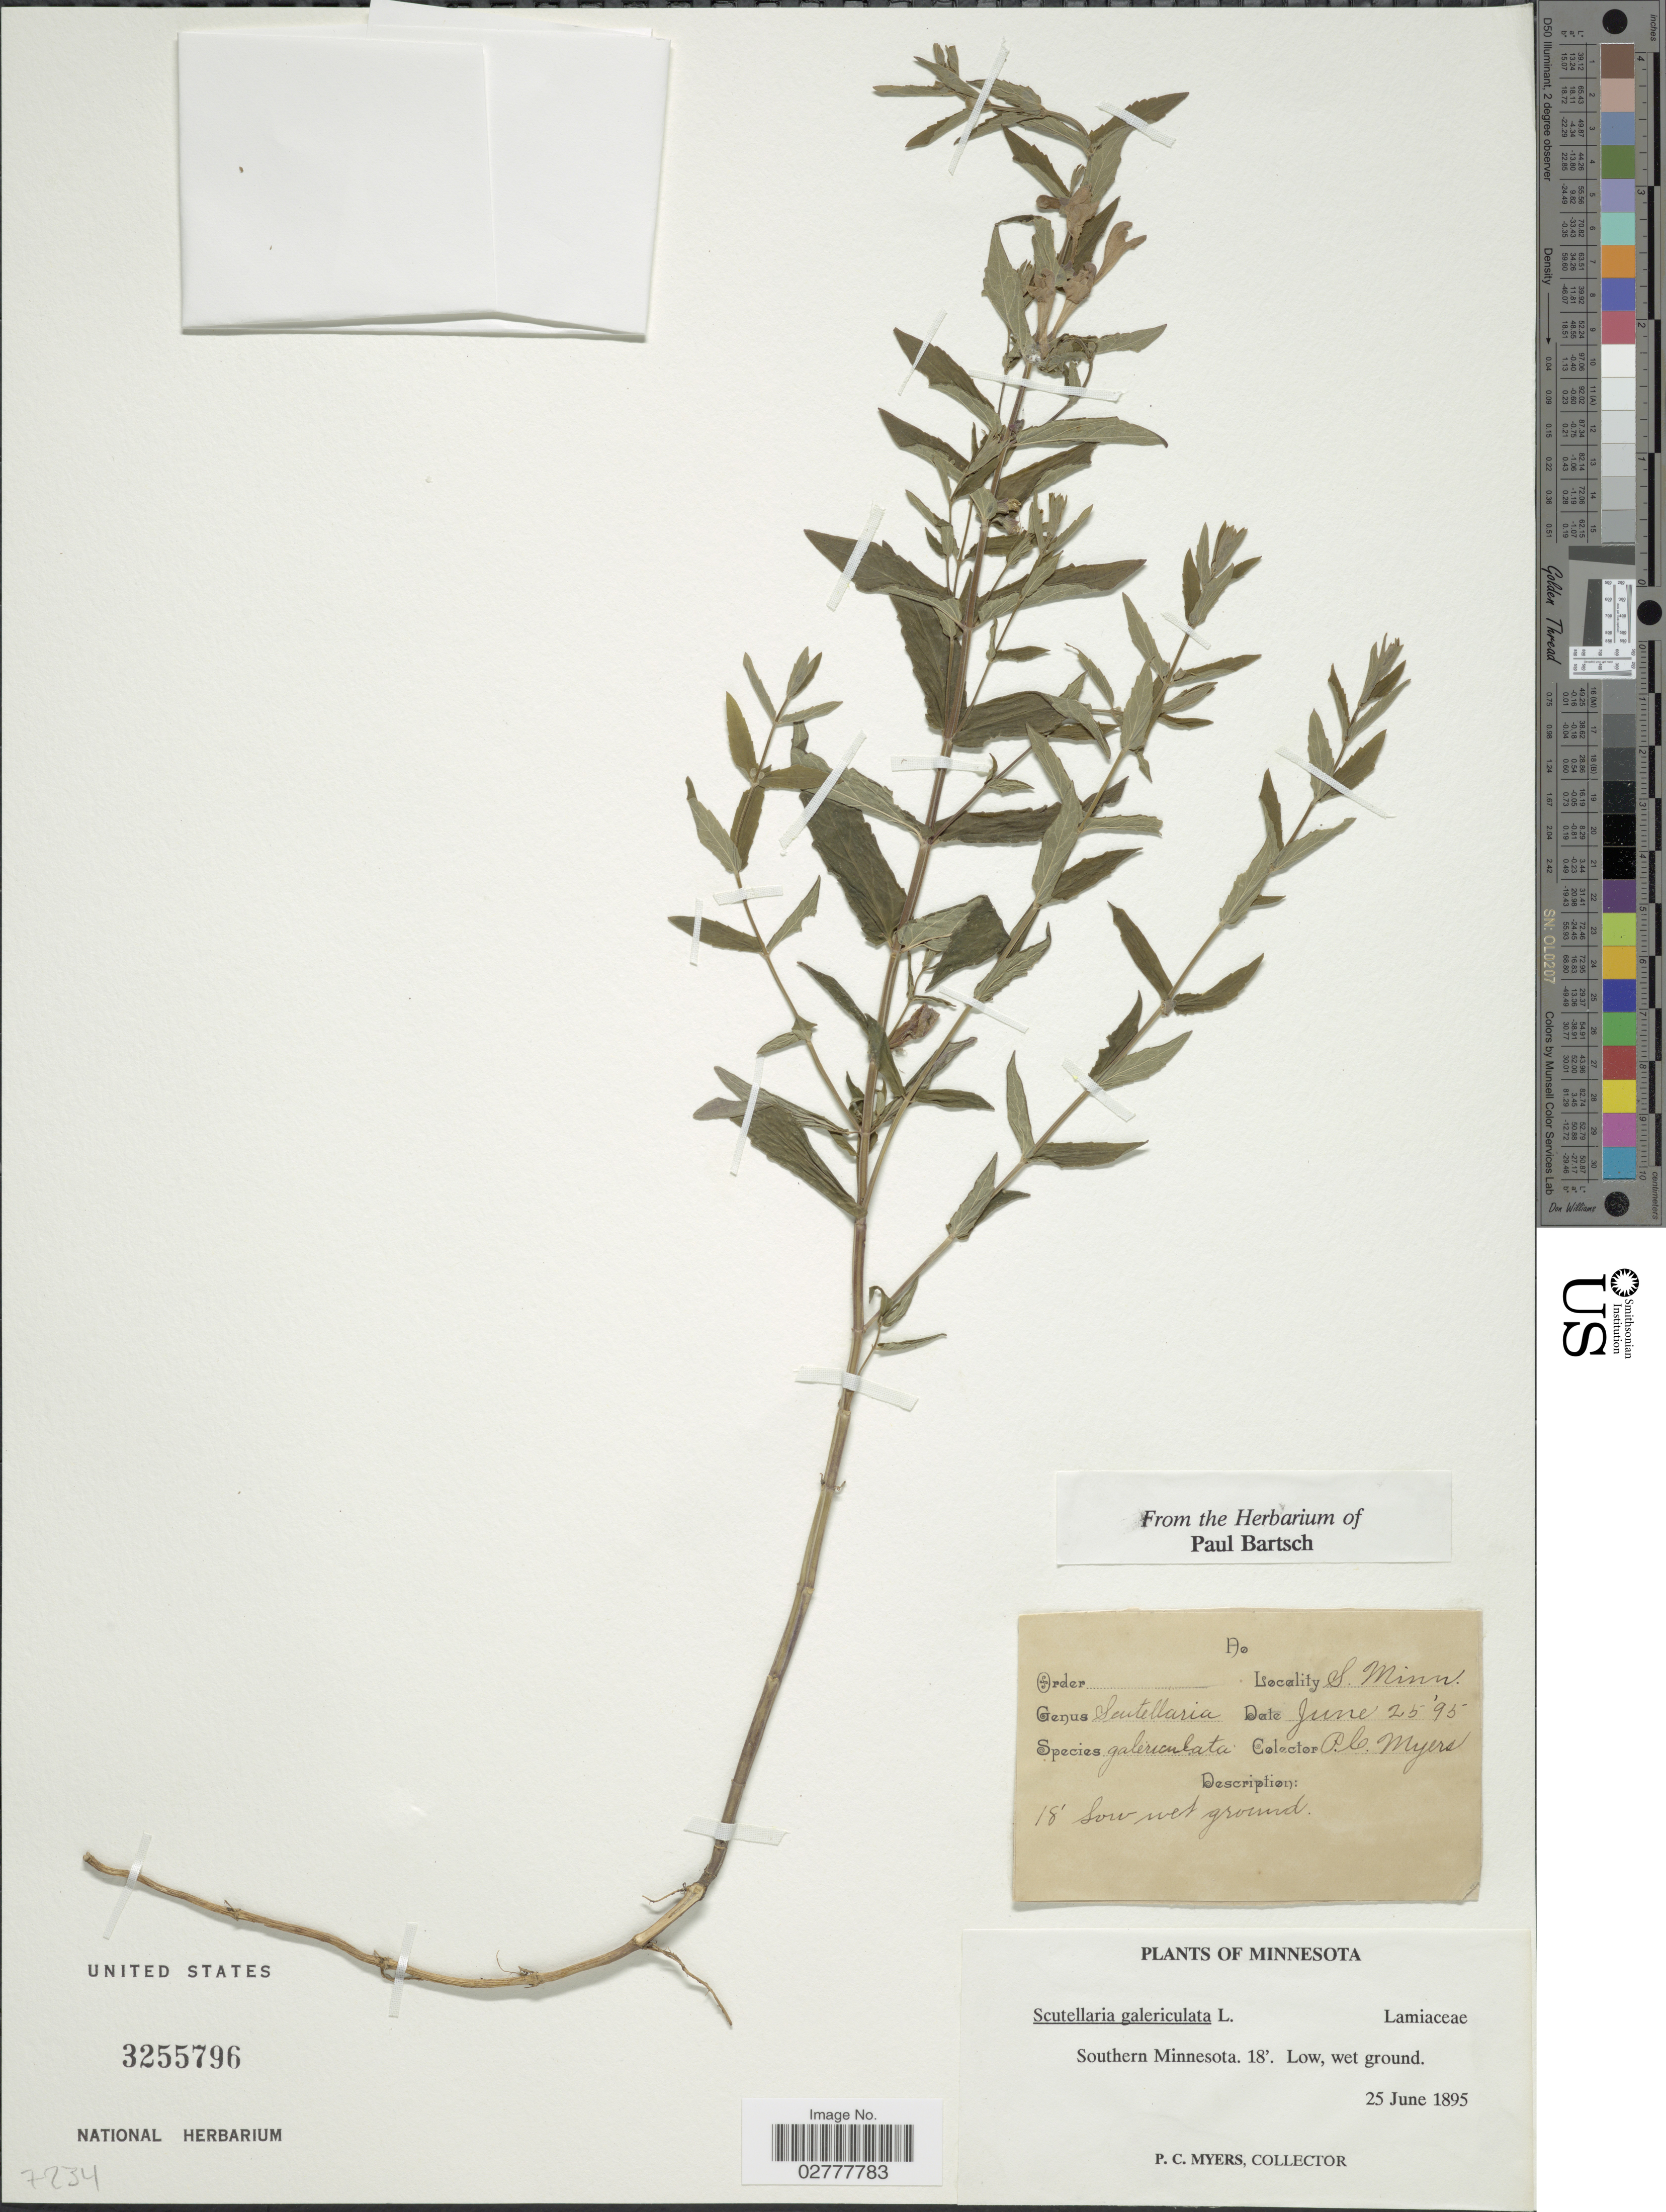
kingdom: Plantae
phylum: Tracheophyta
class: Magnoliopsida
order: Lamiales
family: Lamiaceae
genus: Scutellaria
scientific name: Scutellaria galericulata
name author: L.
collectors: P. Myers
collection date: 1895-06-25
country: United States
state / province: Minnesota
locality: Southern Minnesota.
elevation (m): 5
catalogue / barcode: US 3255796